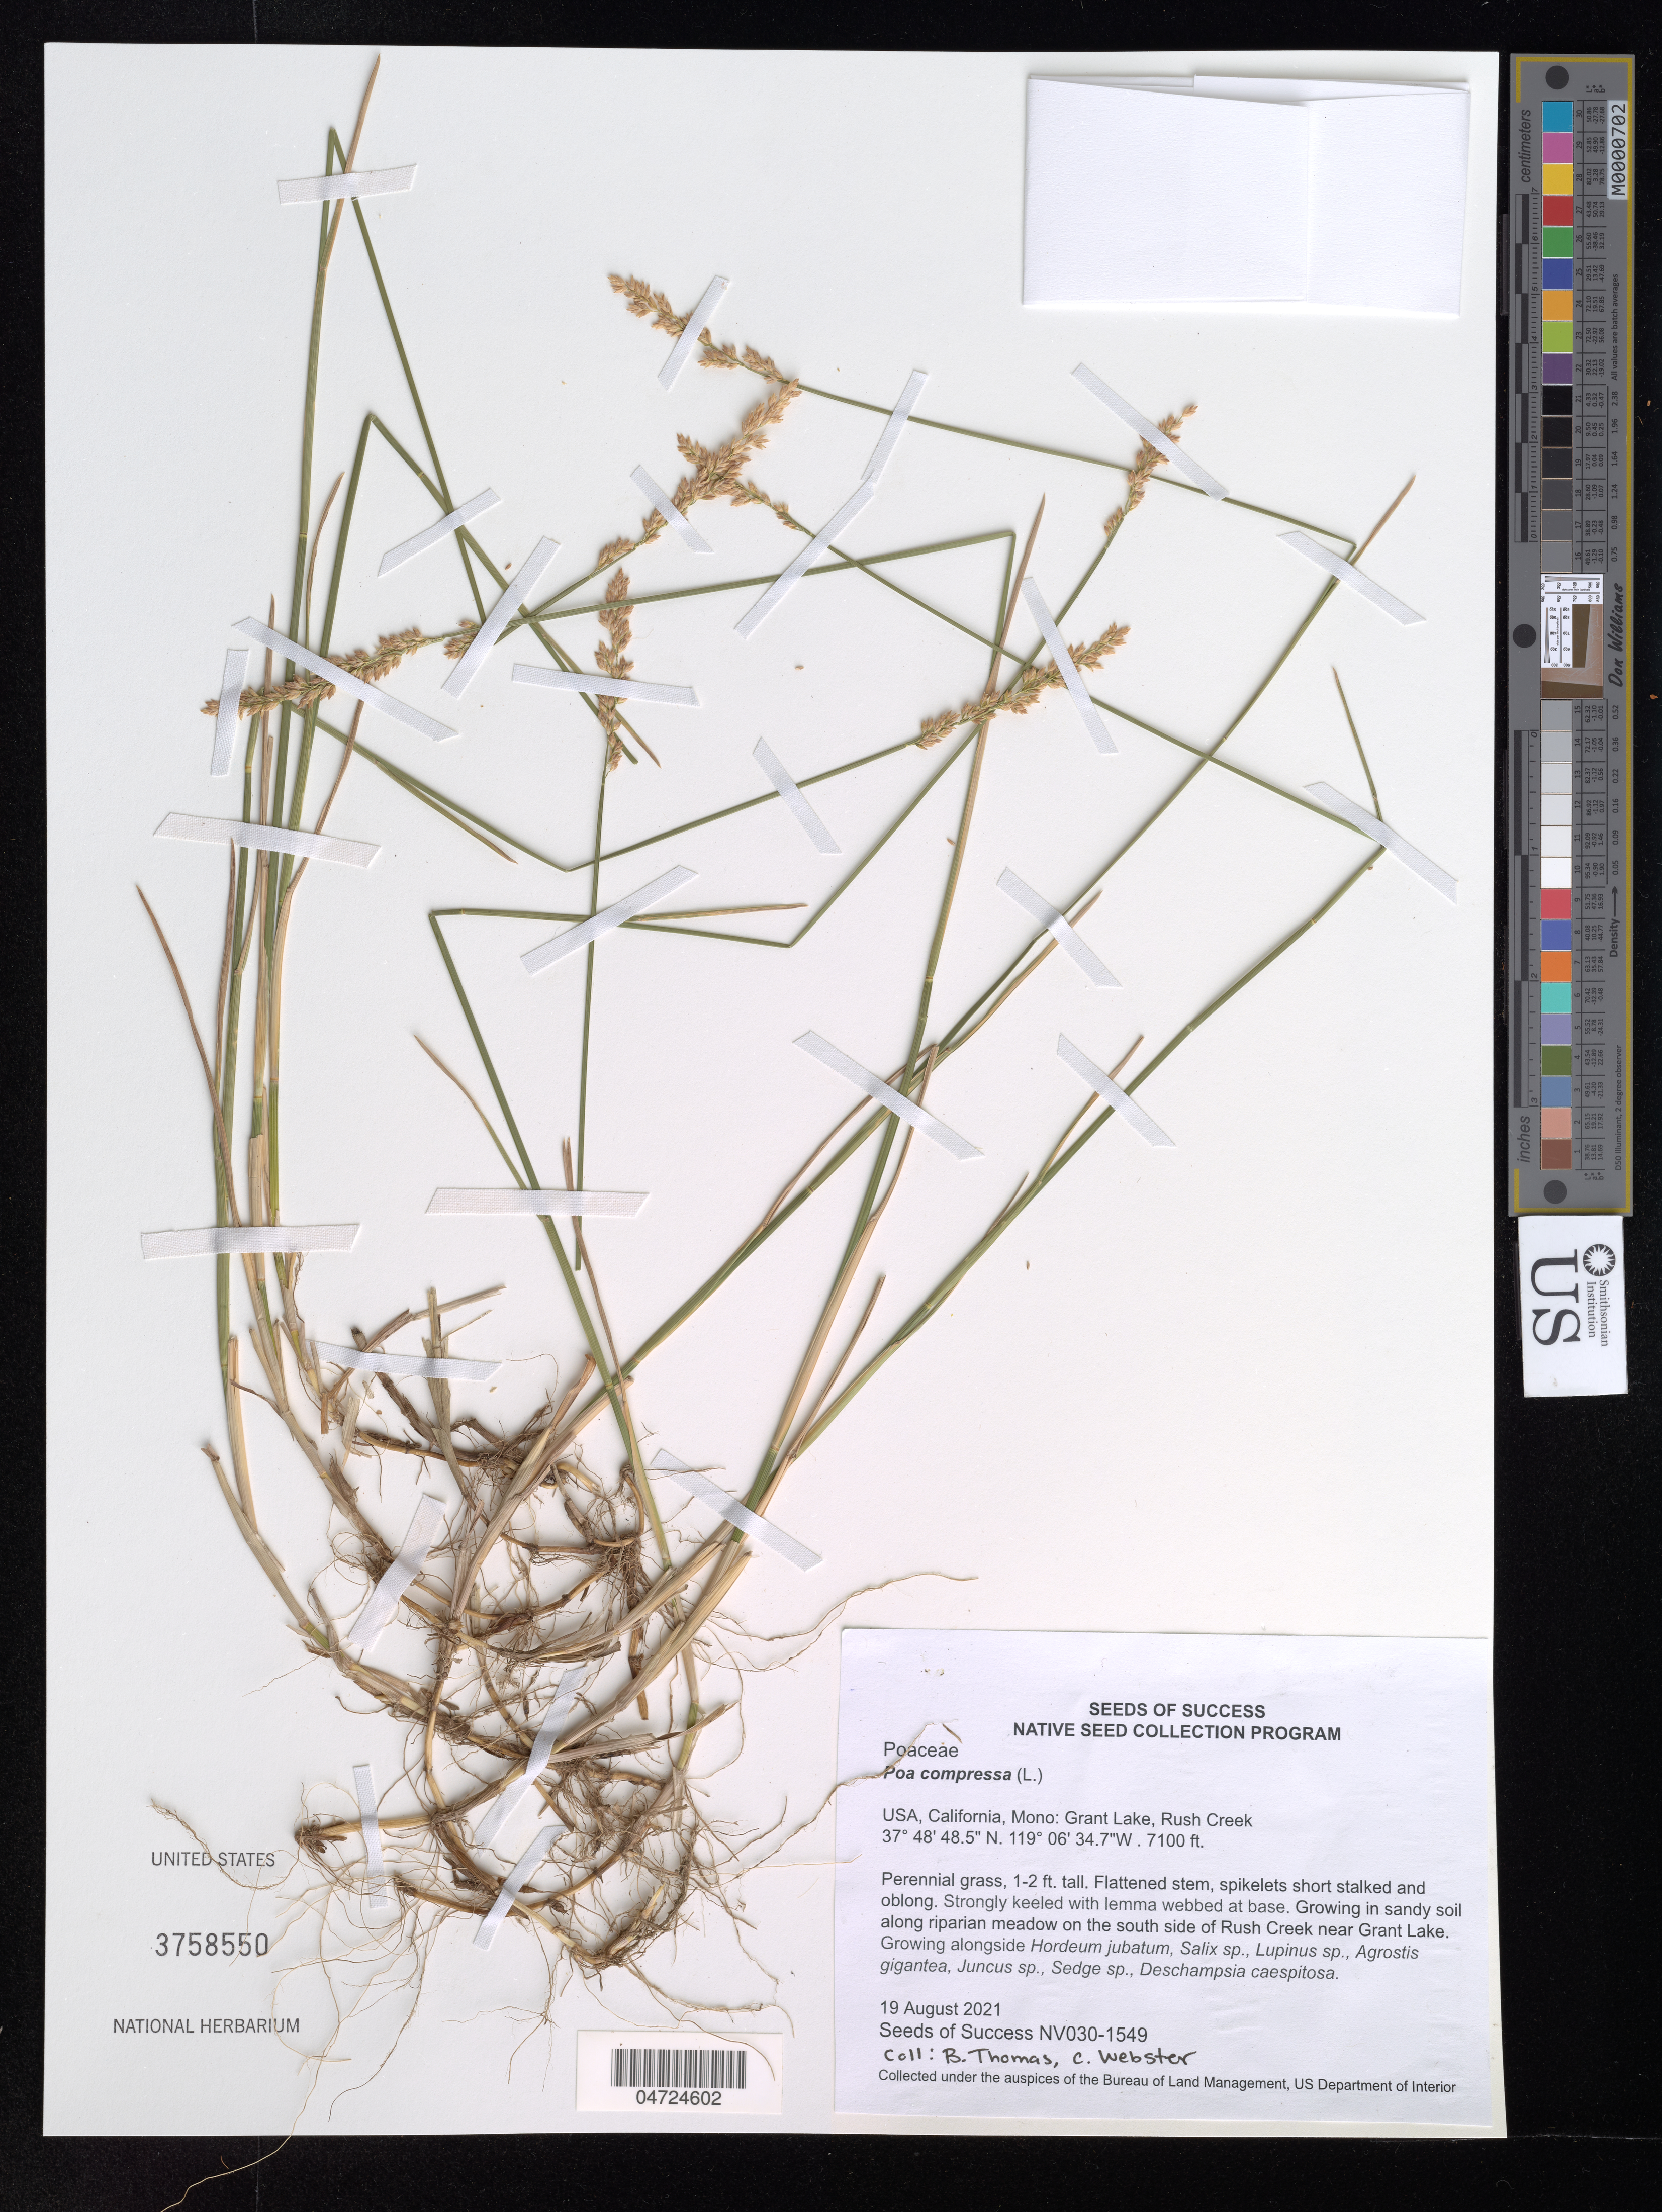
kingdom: Plantae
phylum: Tracheophyta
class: Liliopsida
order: Poales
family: Poaceae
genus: Poa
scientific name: Poa compressa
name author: L.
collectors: B. Thomas & C. Webster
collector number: NV030-1549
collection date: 2021-08-19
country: United States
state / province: California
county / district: Mono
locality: Mono: Grant Lake, Rush Creek. Growing in sandy soil along riparian meadow on the south side of Rush Creek near Grant Lake.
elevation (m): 2164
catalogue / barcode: US 3758550